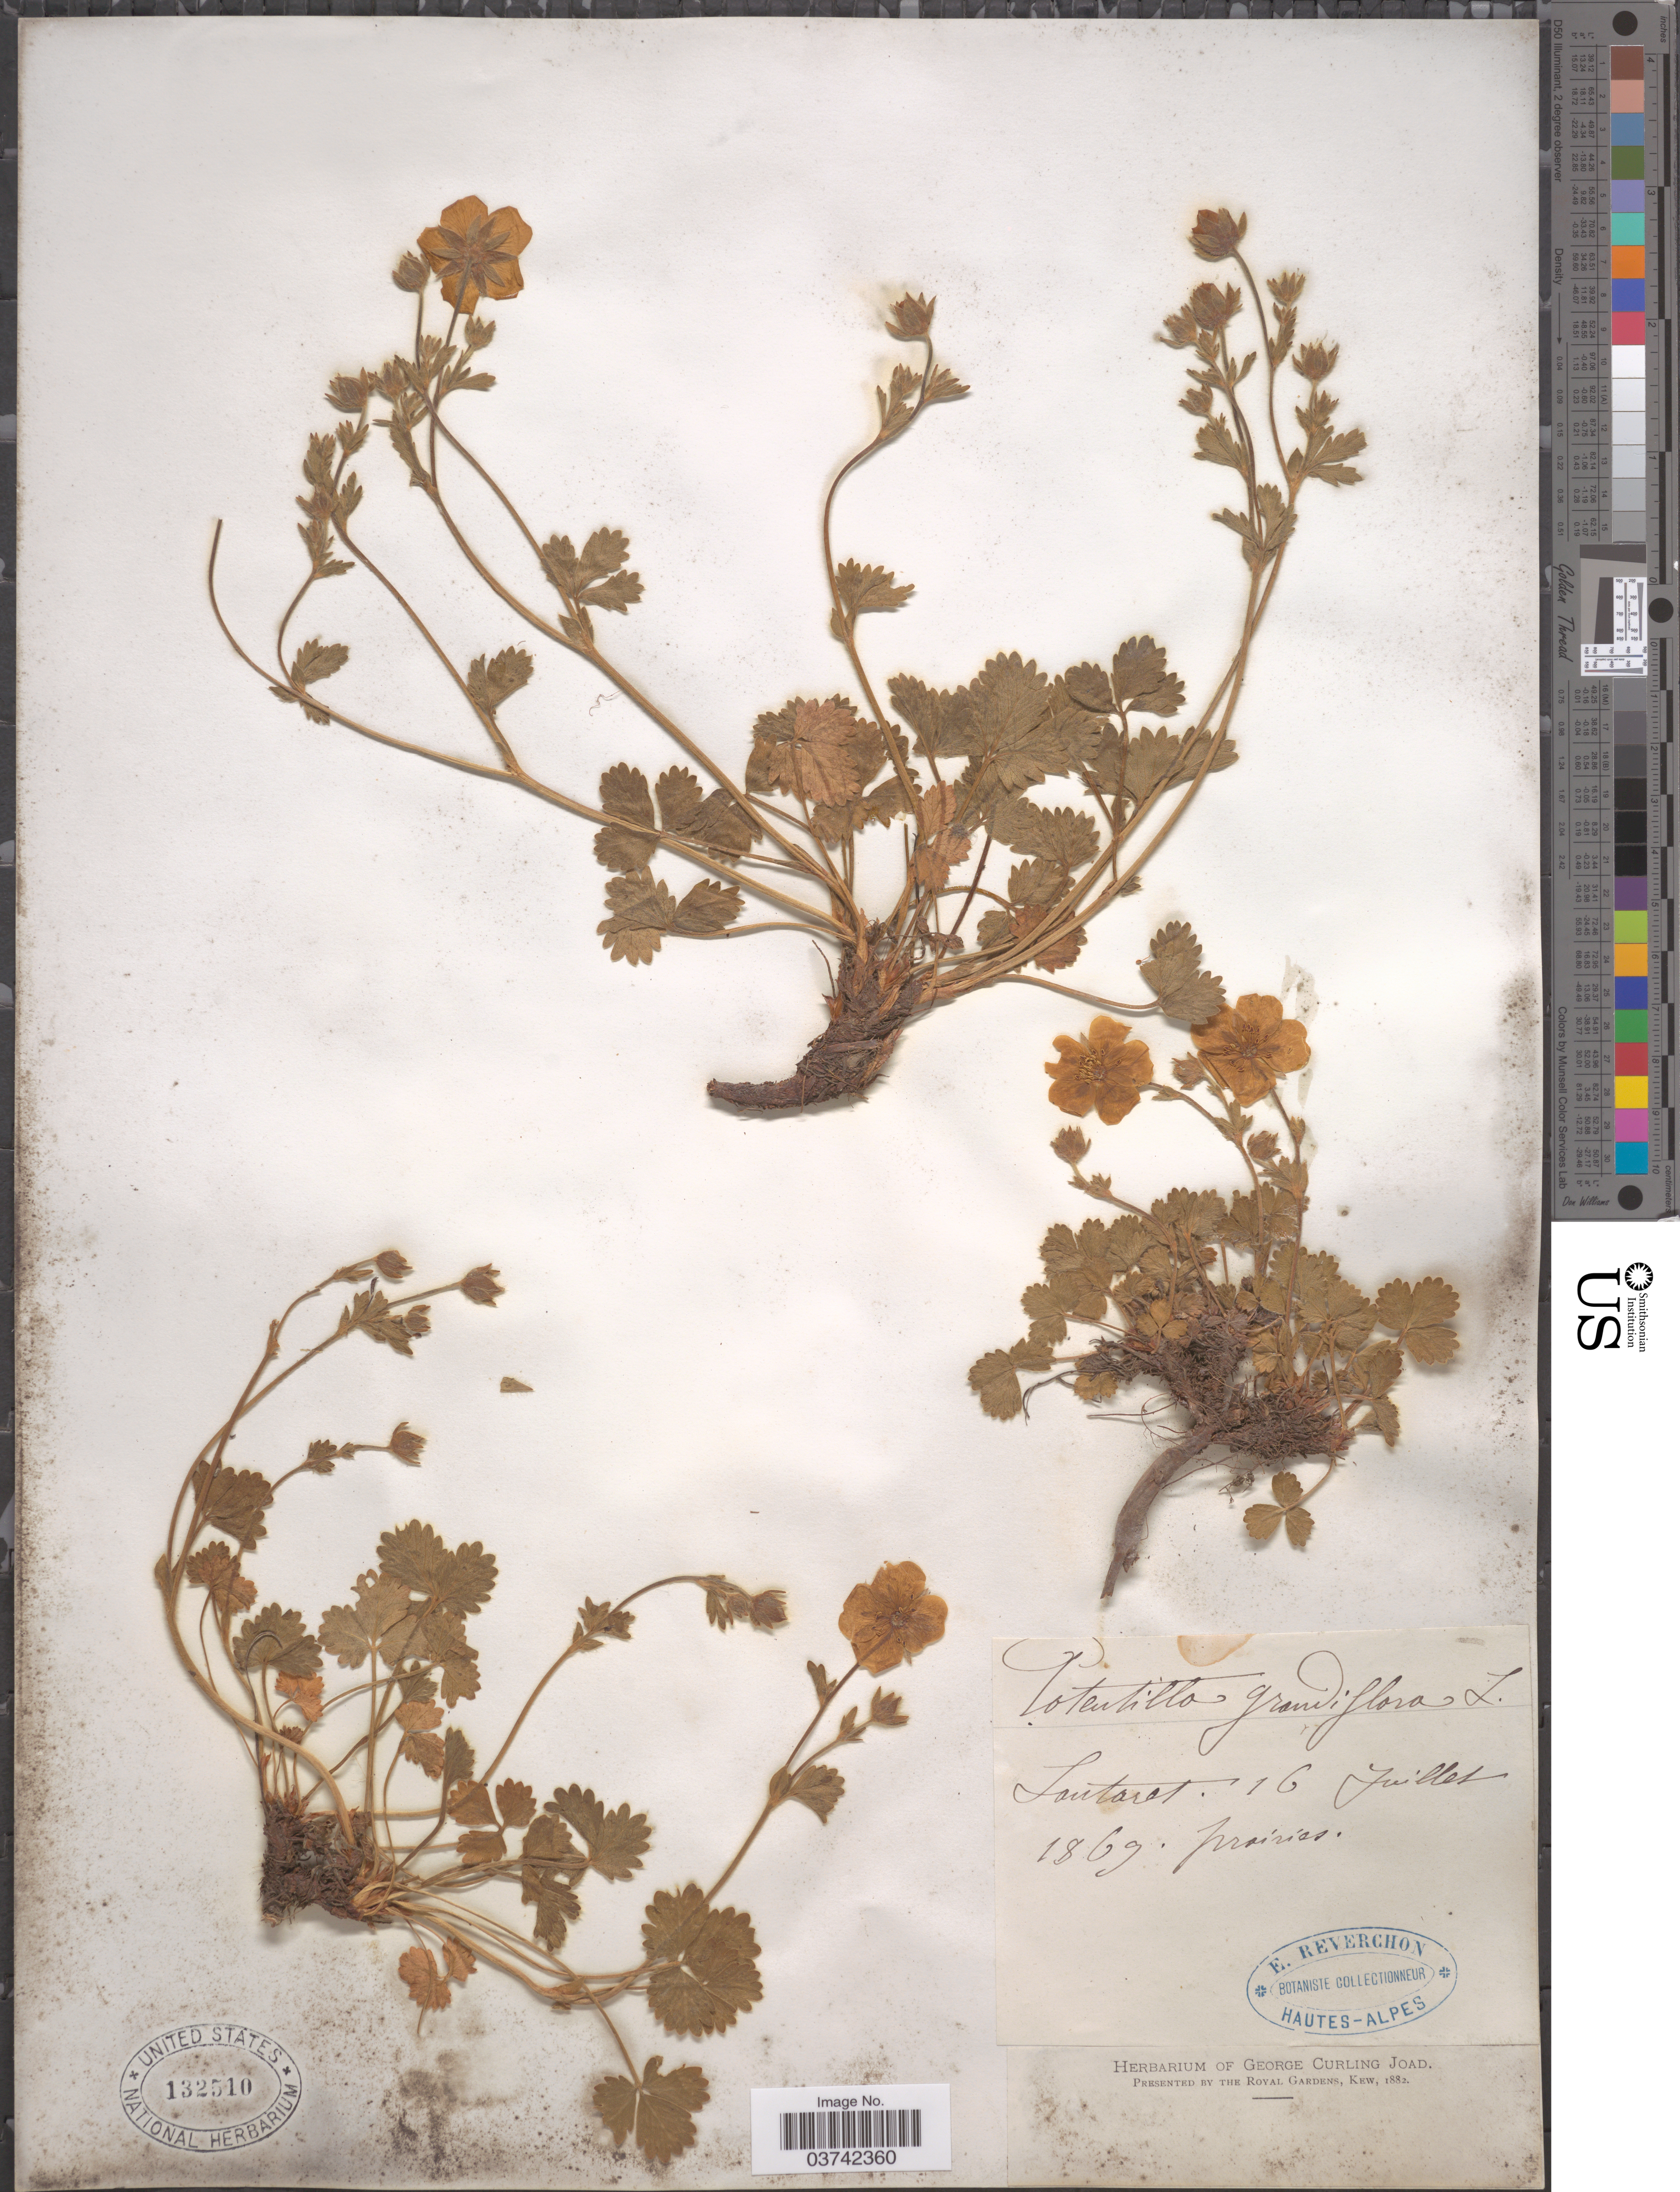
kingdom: Plantae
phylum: Tracheophyta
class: Magnoliopsida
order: Rosales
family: Rosaceae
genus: Potentilla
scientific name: Potentilla grandiflora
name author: L.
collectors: E. Reverchon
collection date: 1869-07-16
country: France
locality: Lautaret.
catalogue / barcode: US 132510